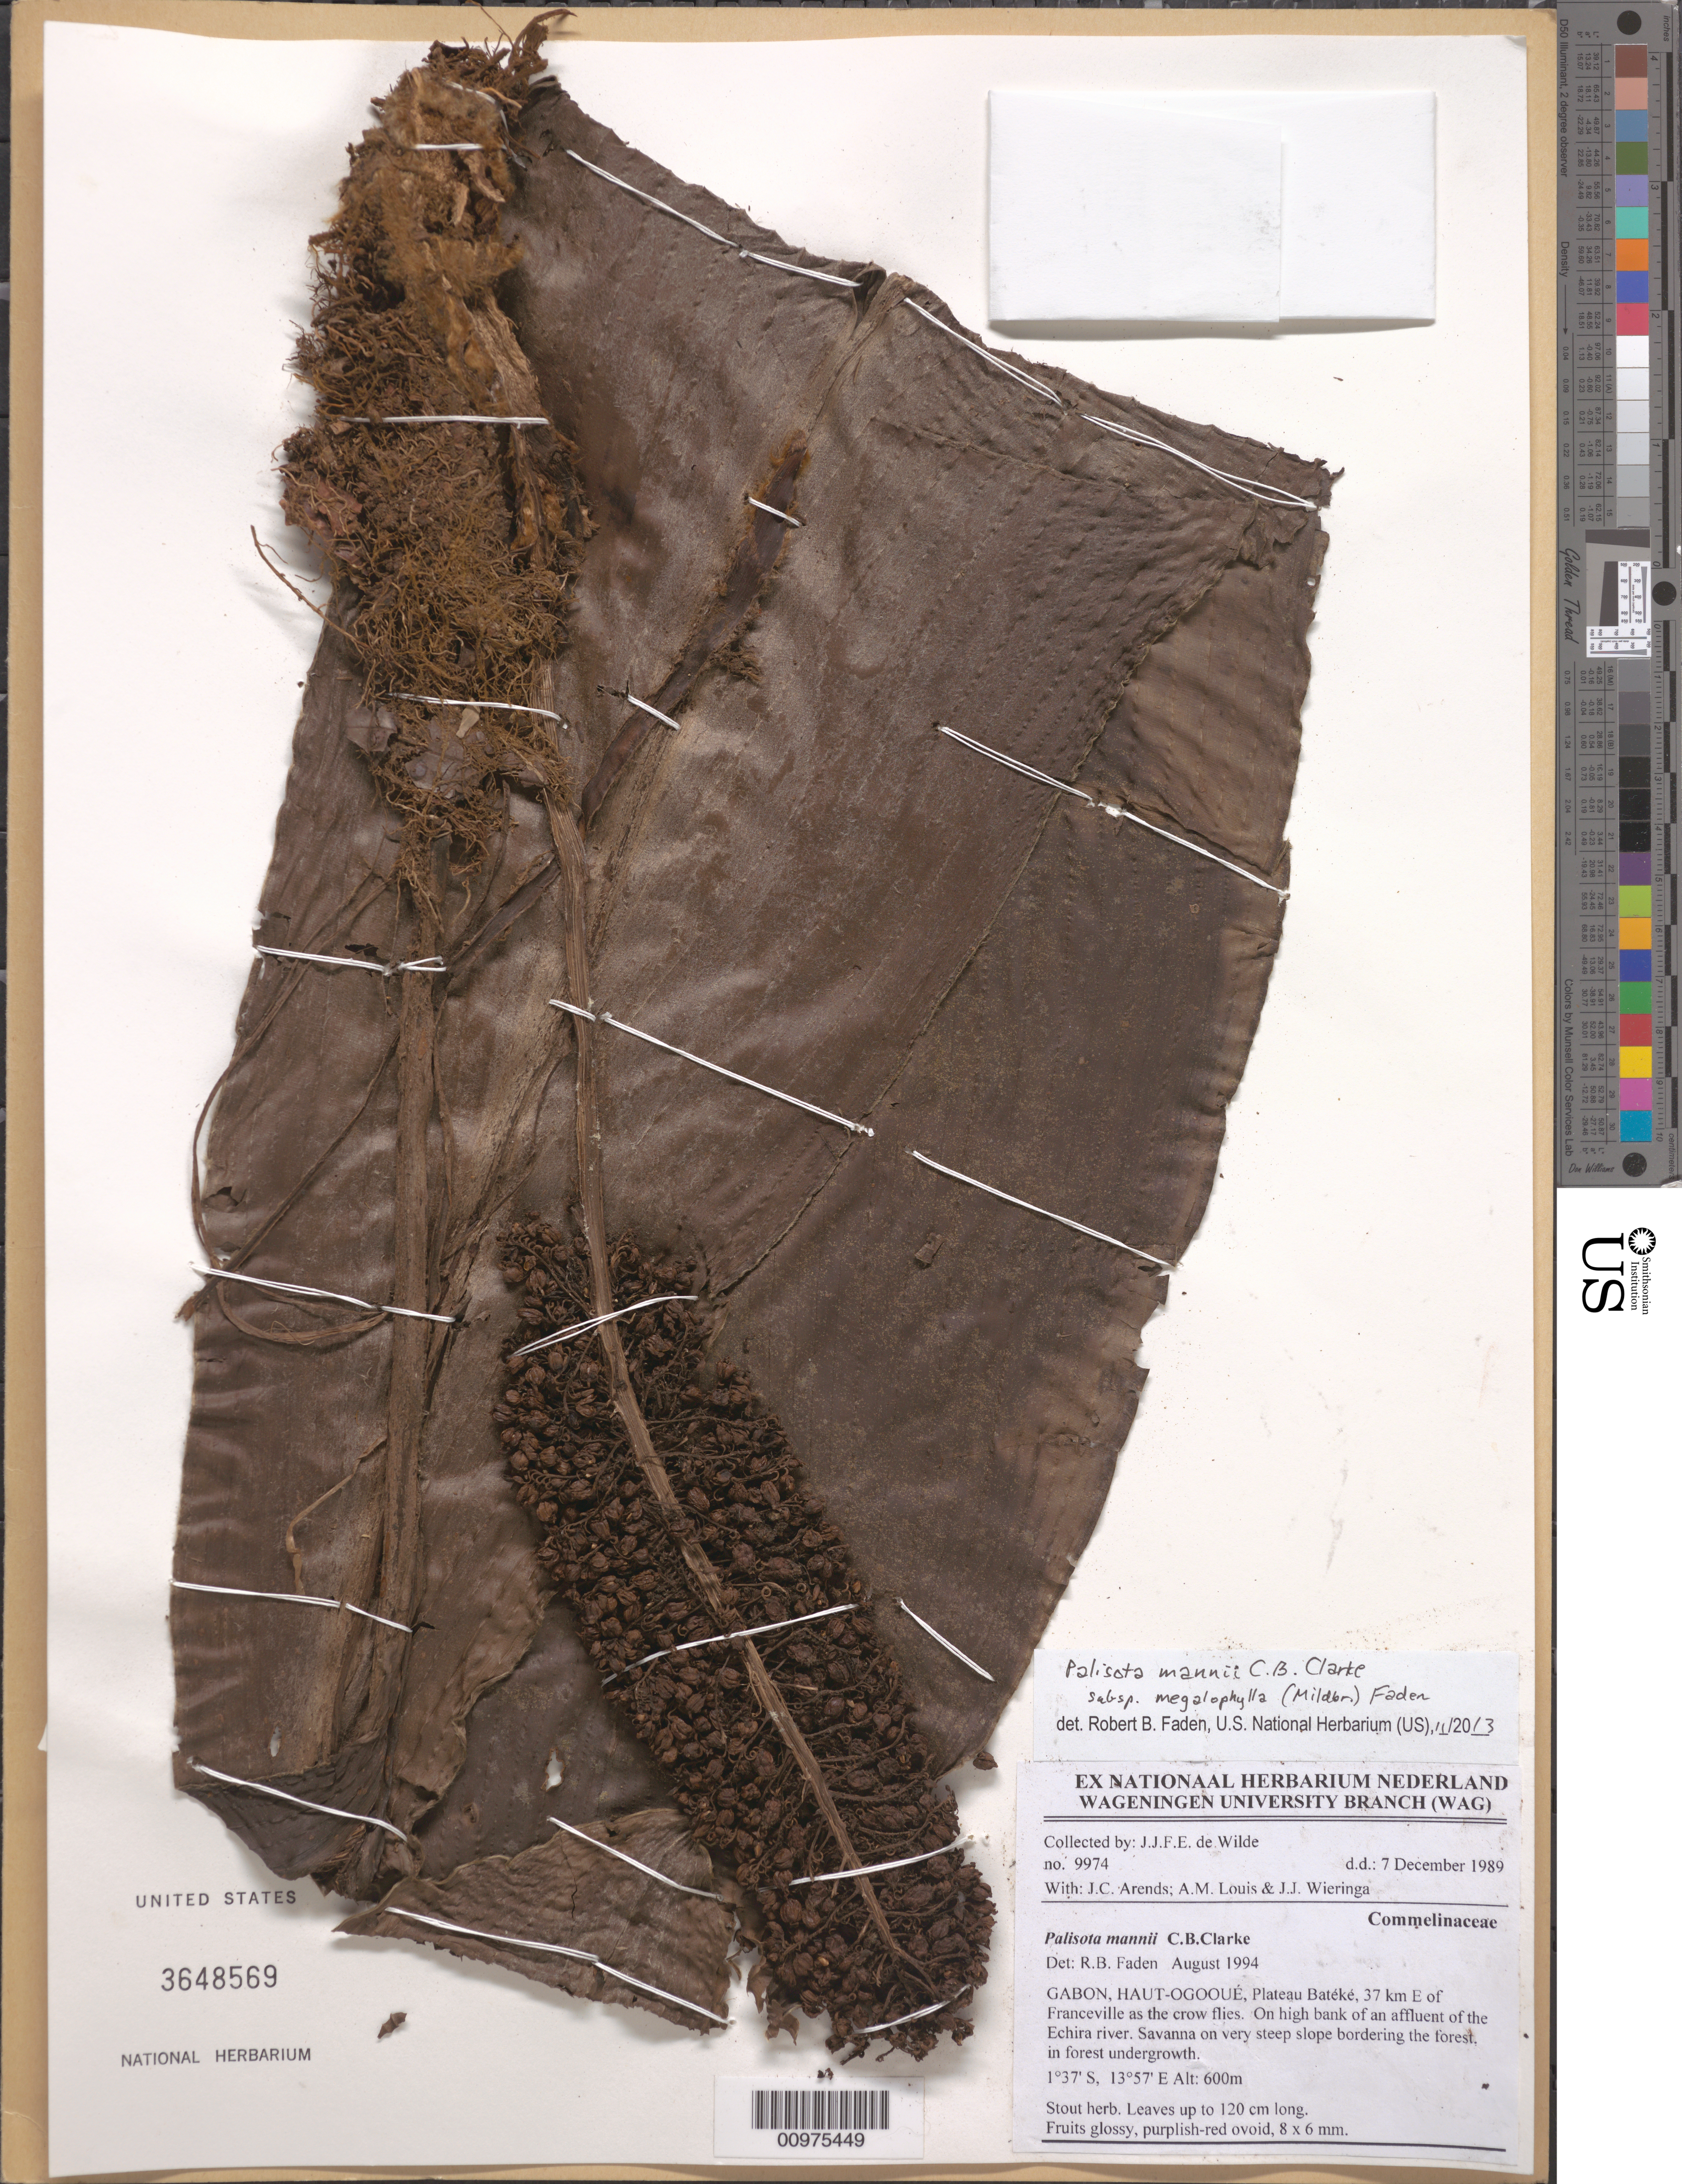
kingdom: Plantae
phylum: Tracheophyta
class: Liliopsida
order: Commelinales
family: Commelinaceae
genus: Palisota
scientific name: Palisota mannii subsp. megalophylla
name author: (Mildbr.) Faden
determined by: Faden, Robert B., (US), Smithsonian Institution - National Museum of Natural History (UNITED STATES)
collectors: J.J. de Wilde et al.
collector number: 9974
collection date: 1989-12-07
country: Gabon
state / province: Haut-Ogooué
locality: Plateau Batéké, 37 km E of Franceville as the crow flies. On high bank of an affluent of the Echira river.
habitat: On high bank of an affluent of the Echira river. Savanna on very steep slope bordering the forest, in forest undergrowth.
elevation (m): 600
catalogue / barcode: US 3648569